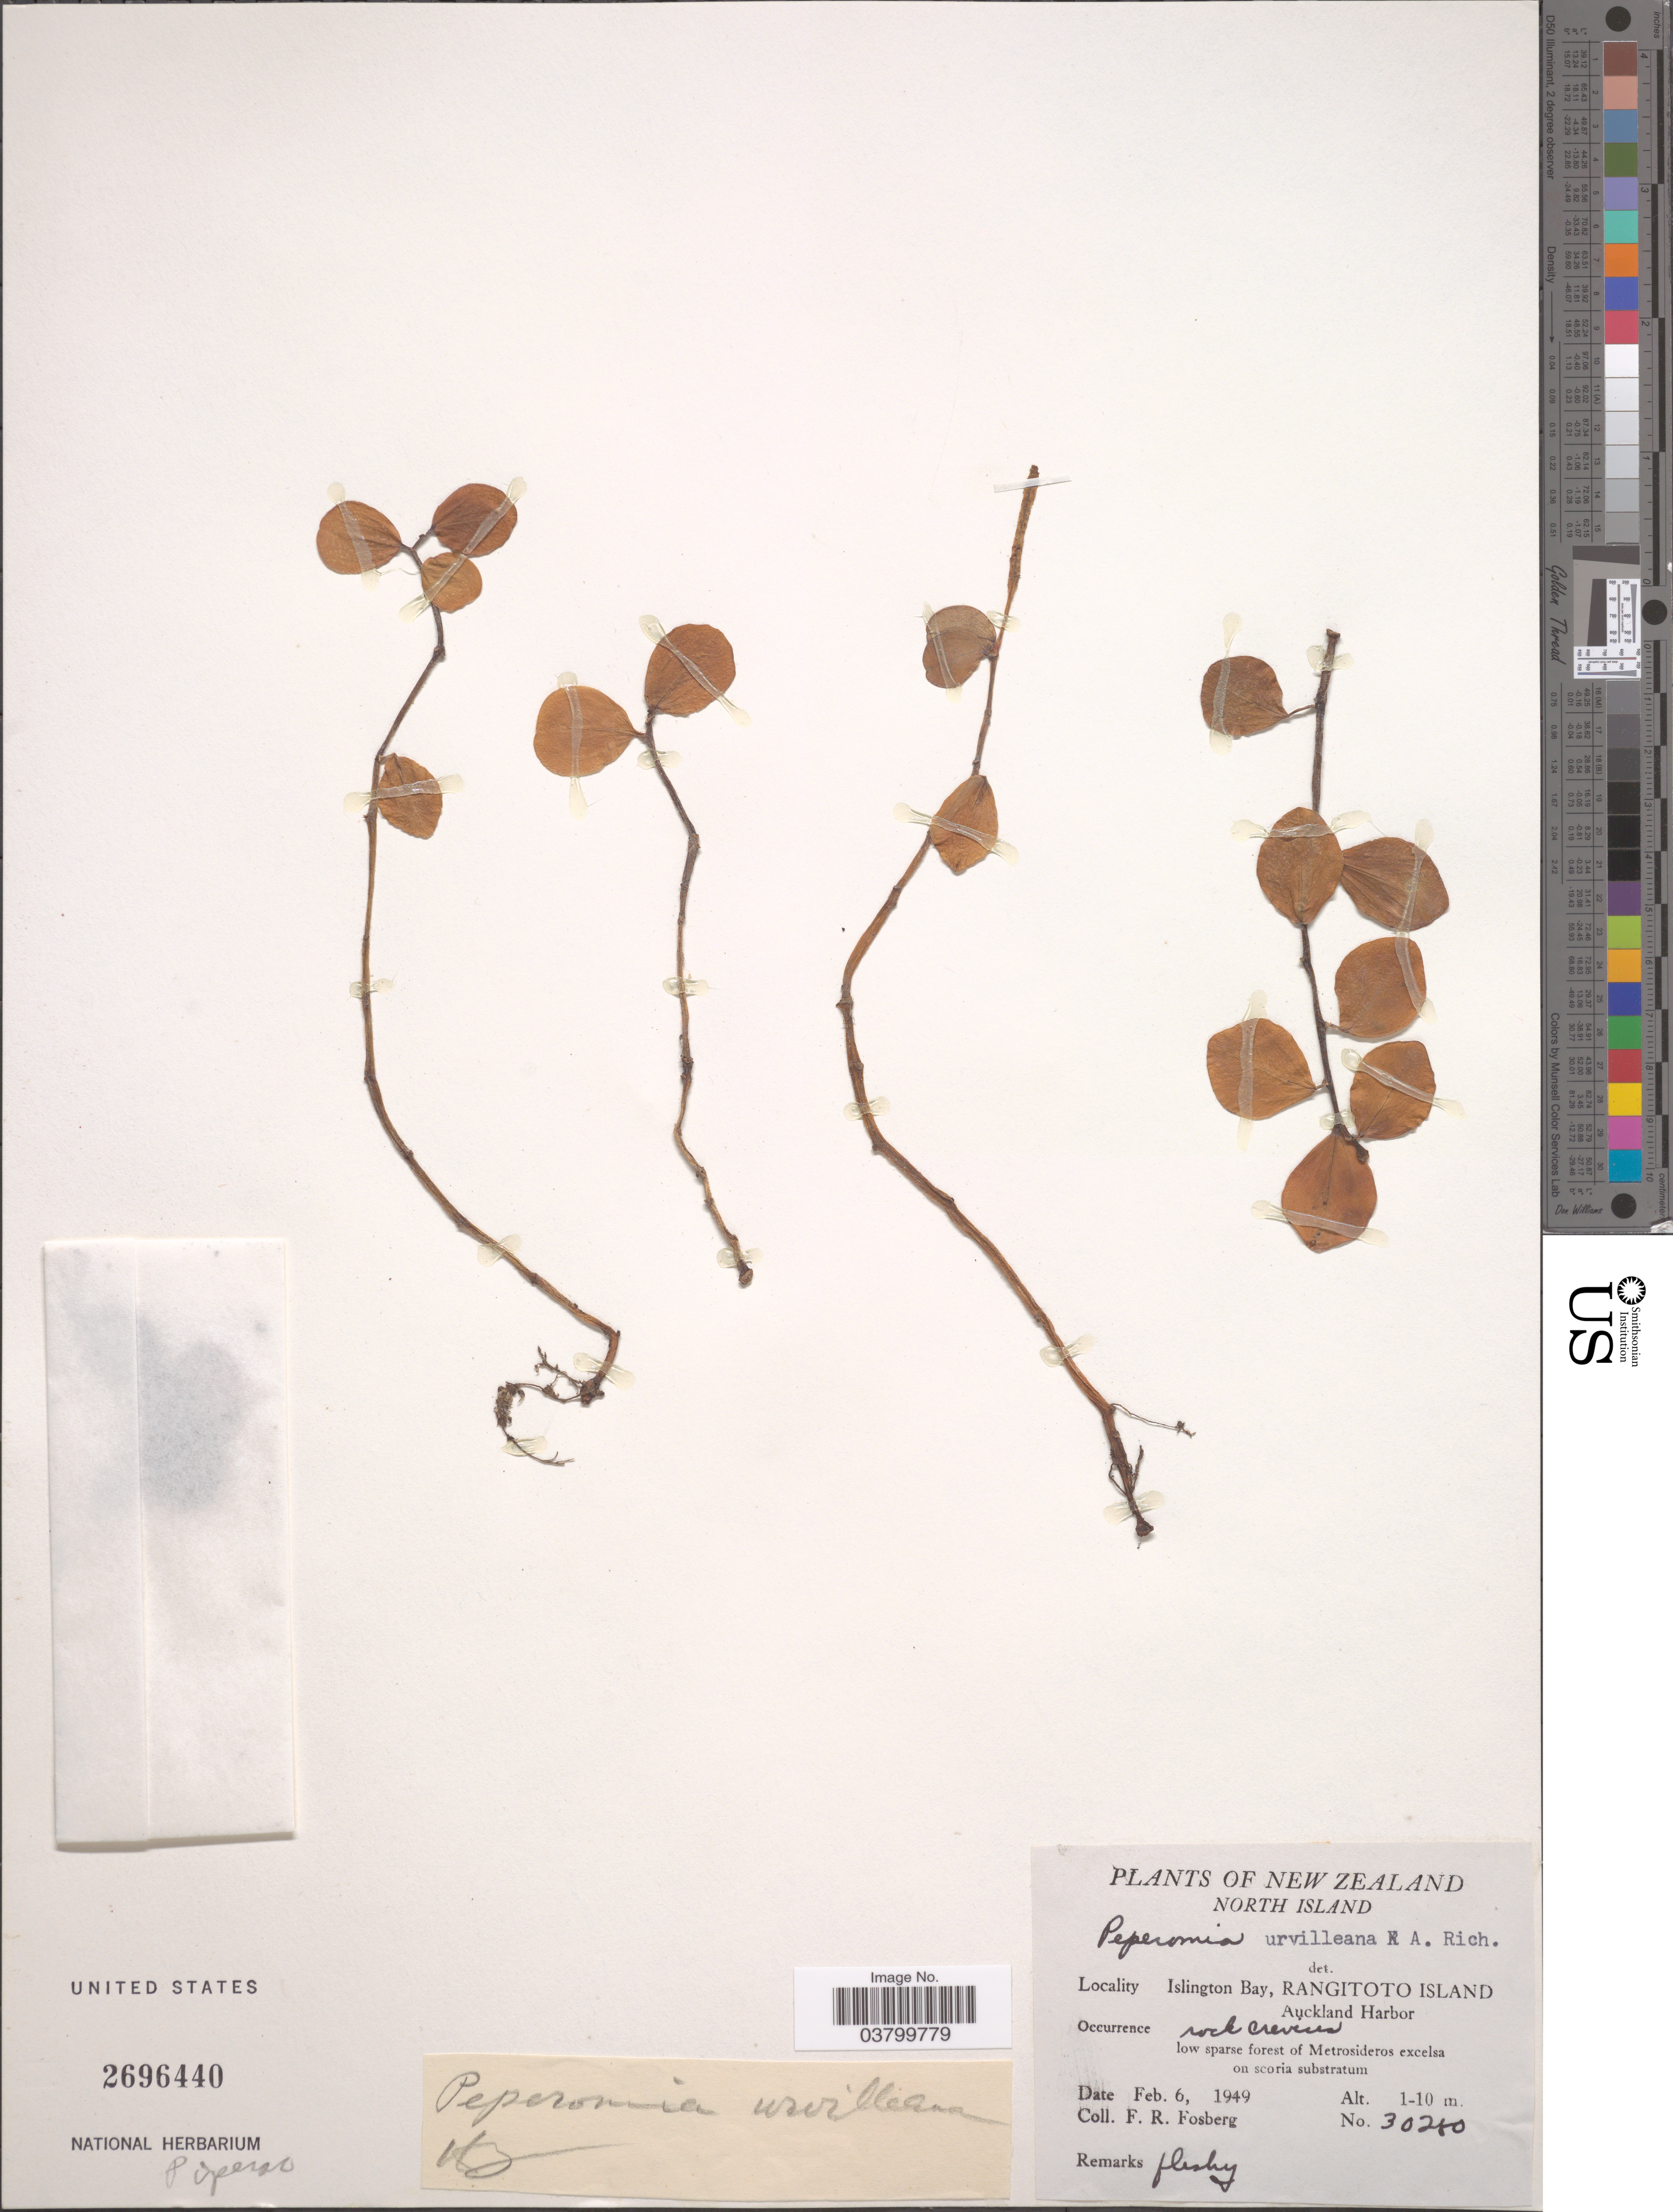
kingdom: Plantae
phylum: Tracheophyta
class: Magnoliopsida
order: Piperales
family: Piperaceae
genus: Peperomia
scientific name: Peperomia urvilleana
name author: A. Rich.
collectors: F. R. Fosberg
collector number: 30280*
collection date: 1949-02-06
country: New Zealand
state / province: Auckland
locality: North Island. Islington Bay, Rangitoto Island. Auckland Harbor.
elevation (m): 1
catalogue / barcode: US 2696440